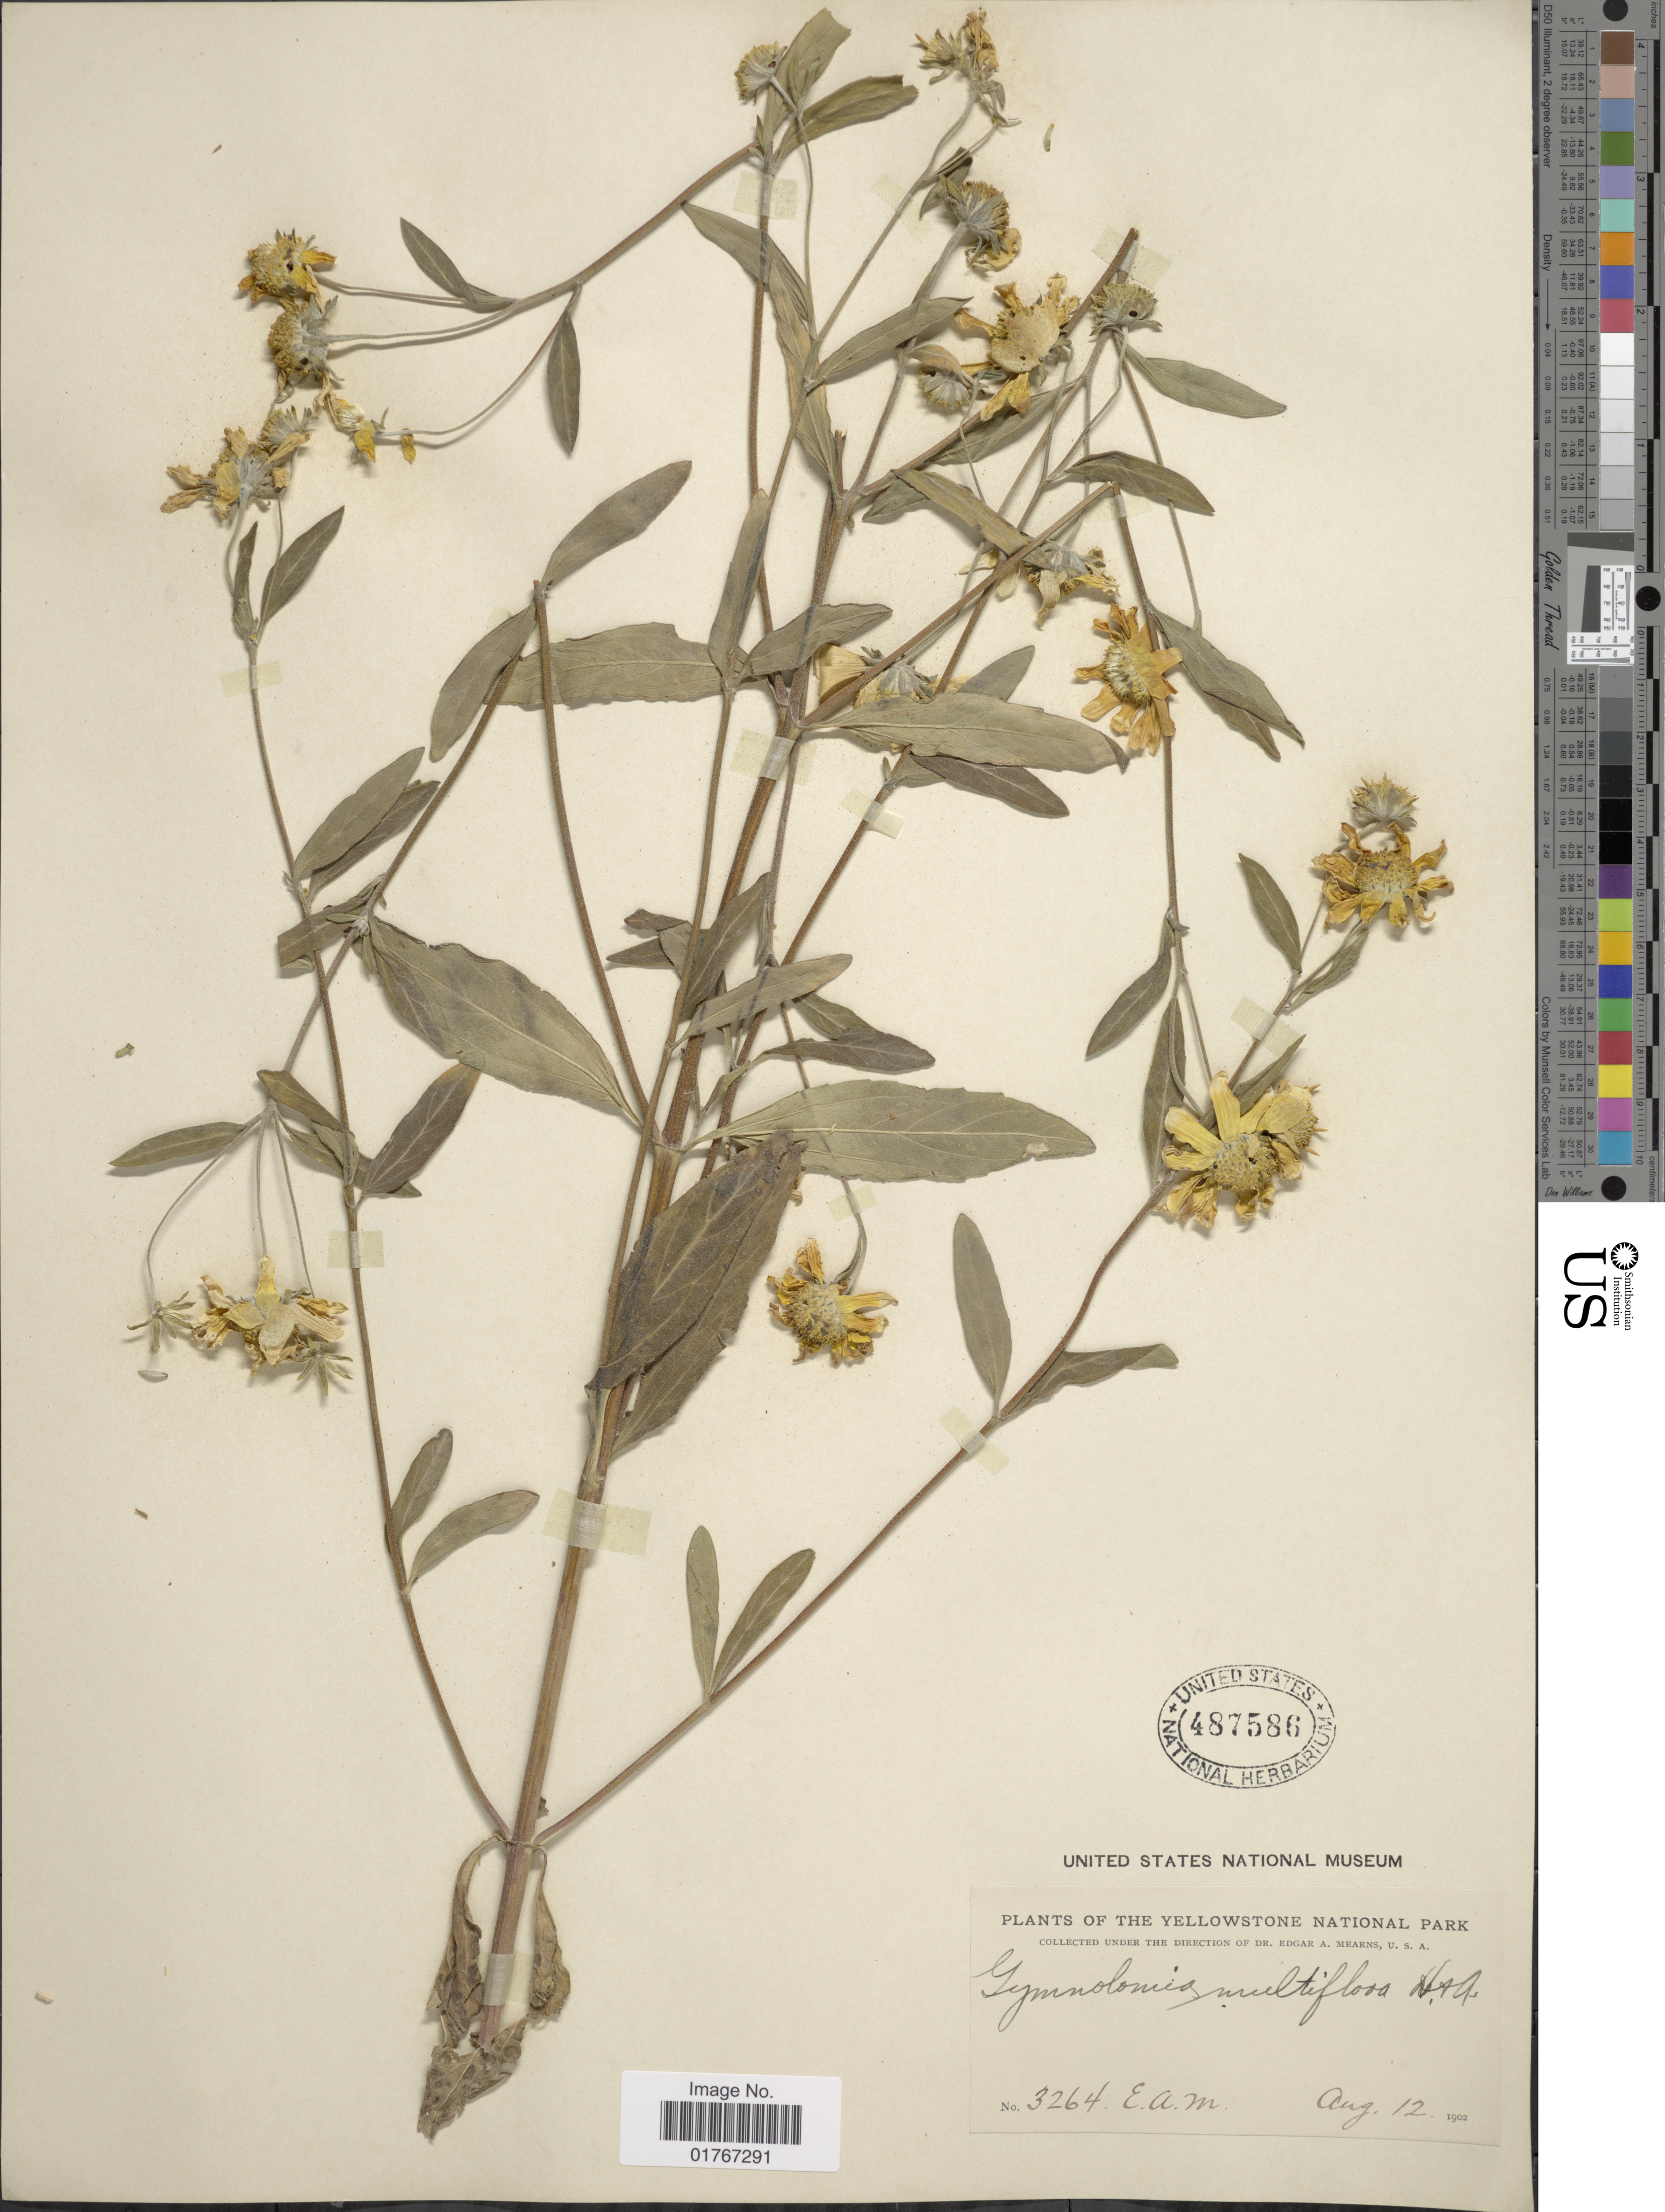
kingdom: Plantae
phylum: Tracheophyta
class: Magnoliopsida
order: Asterales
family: Asteraceae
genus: Heliomeris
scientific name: Heliomeris multiflora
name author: Nutt.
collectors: E. A. Mearns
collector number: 3264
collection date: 1902-08-12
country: United States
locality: The Yellowstone National Park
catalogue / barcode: US 487586